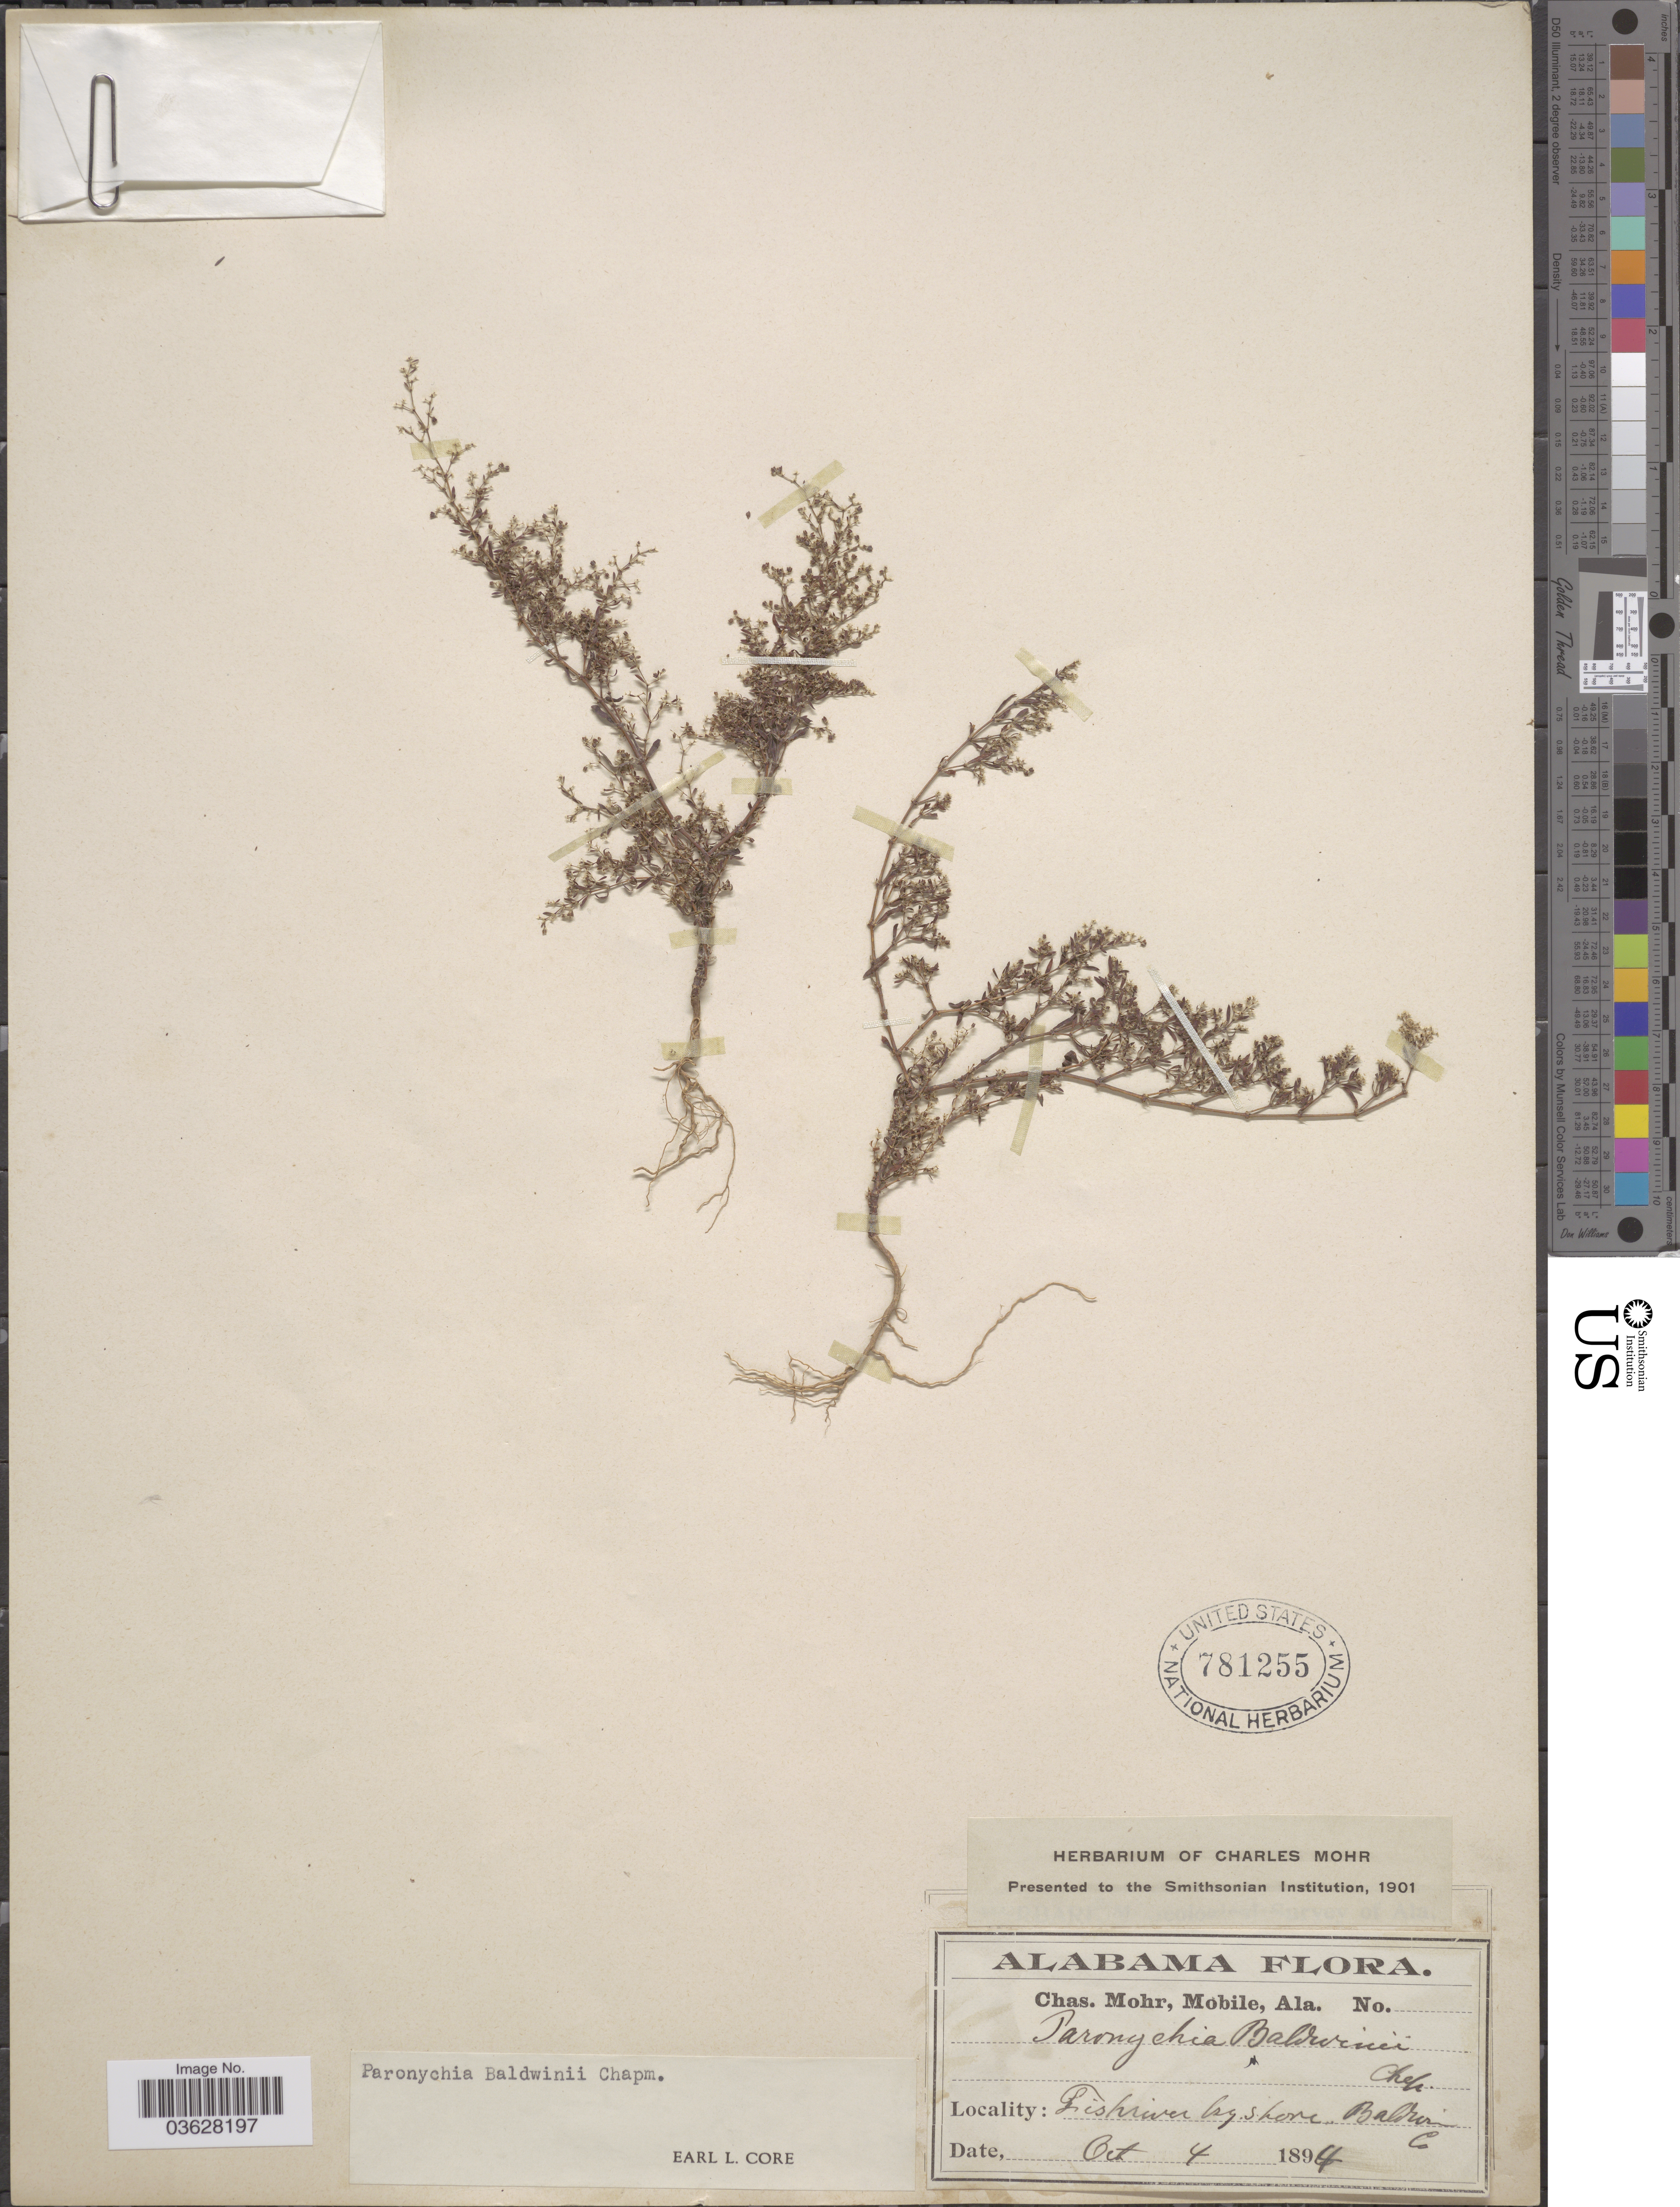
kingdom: Plantae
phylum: Tracheophyta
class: Magnoliopsida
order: Caryophyllales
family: Caryophyllaceae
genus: Paronychia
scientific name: Paronychia baldwinii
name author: (A. Gray & Torr.) Fenzl ex Walp.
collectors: Mohr, C. T. (herbarium)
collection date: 1894-10-04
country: United States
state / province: Alabama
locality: Fish river bay shore. Baldwin Co.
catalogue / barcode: US 781255